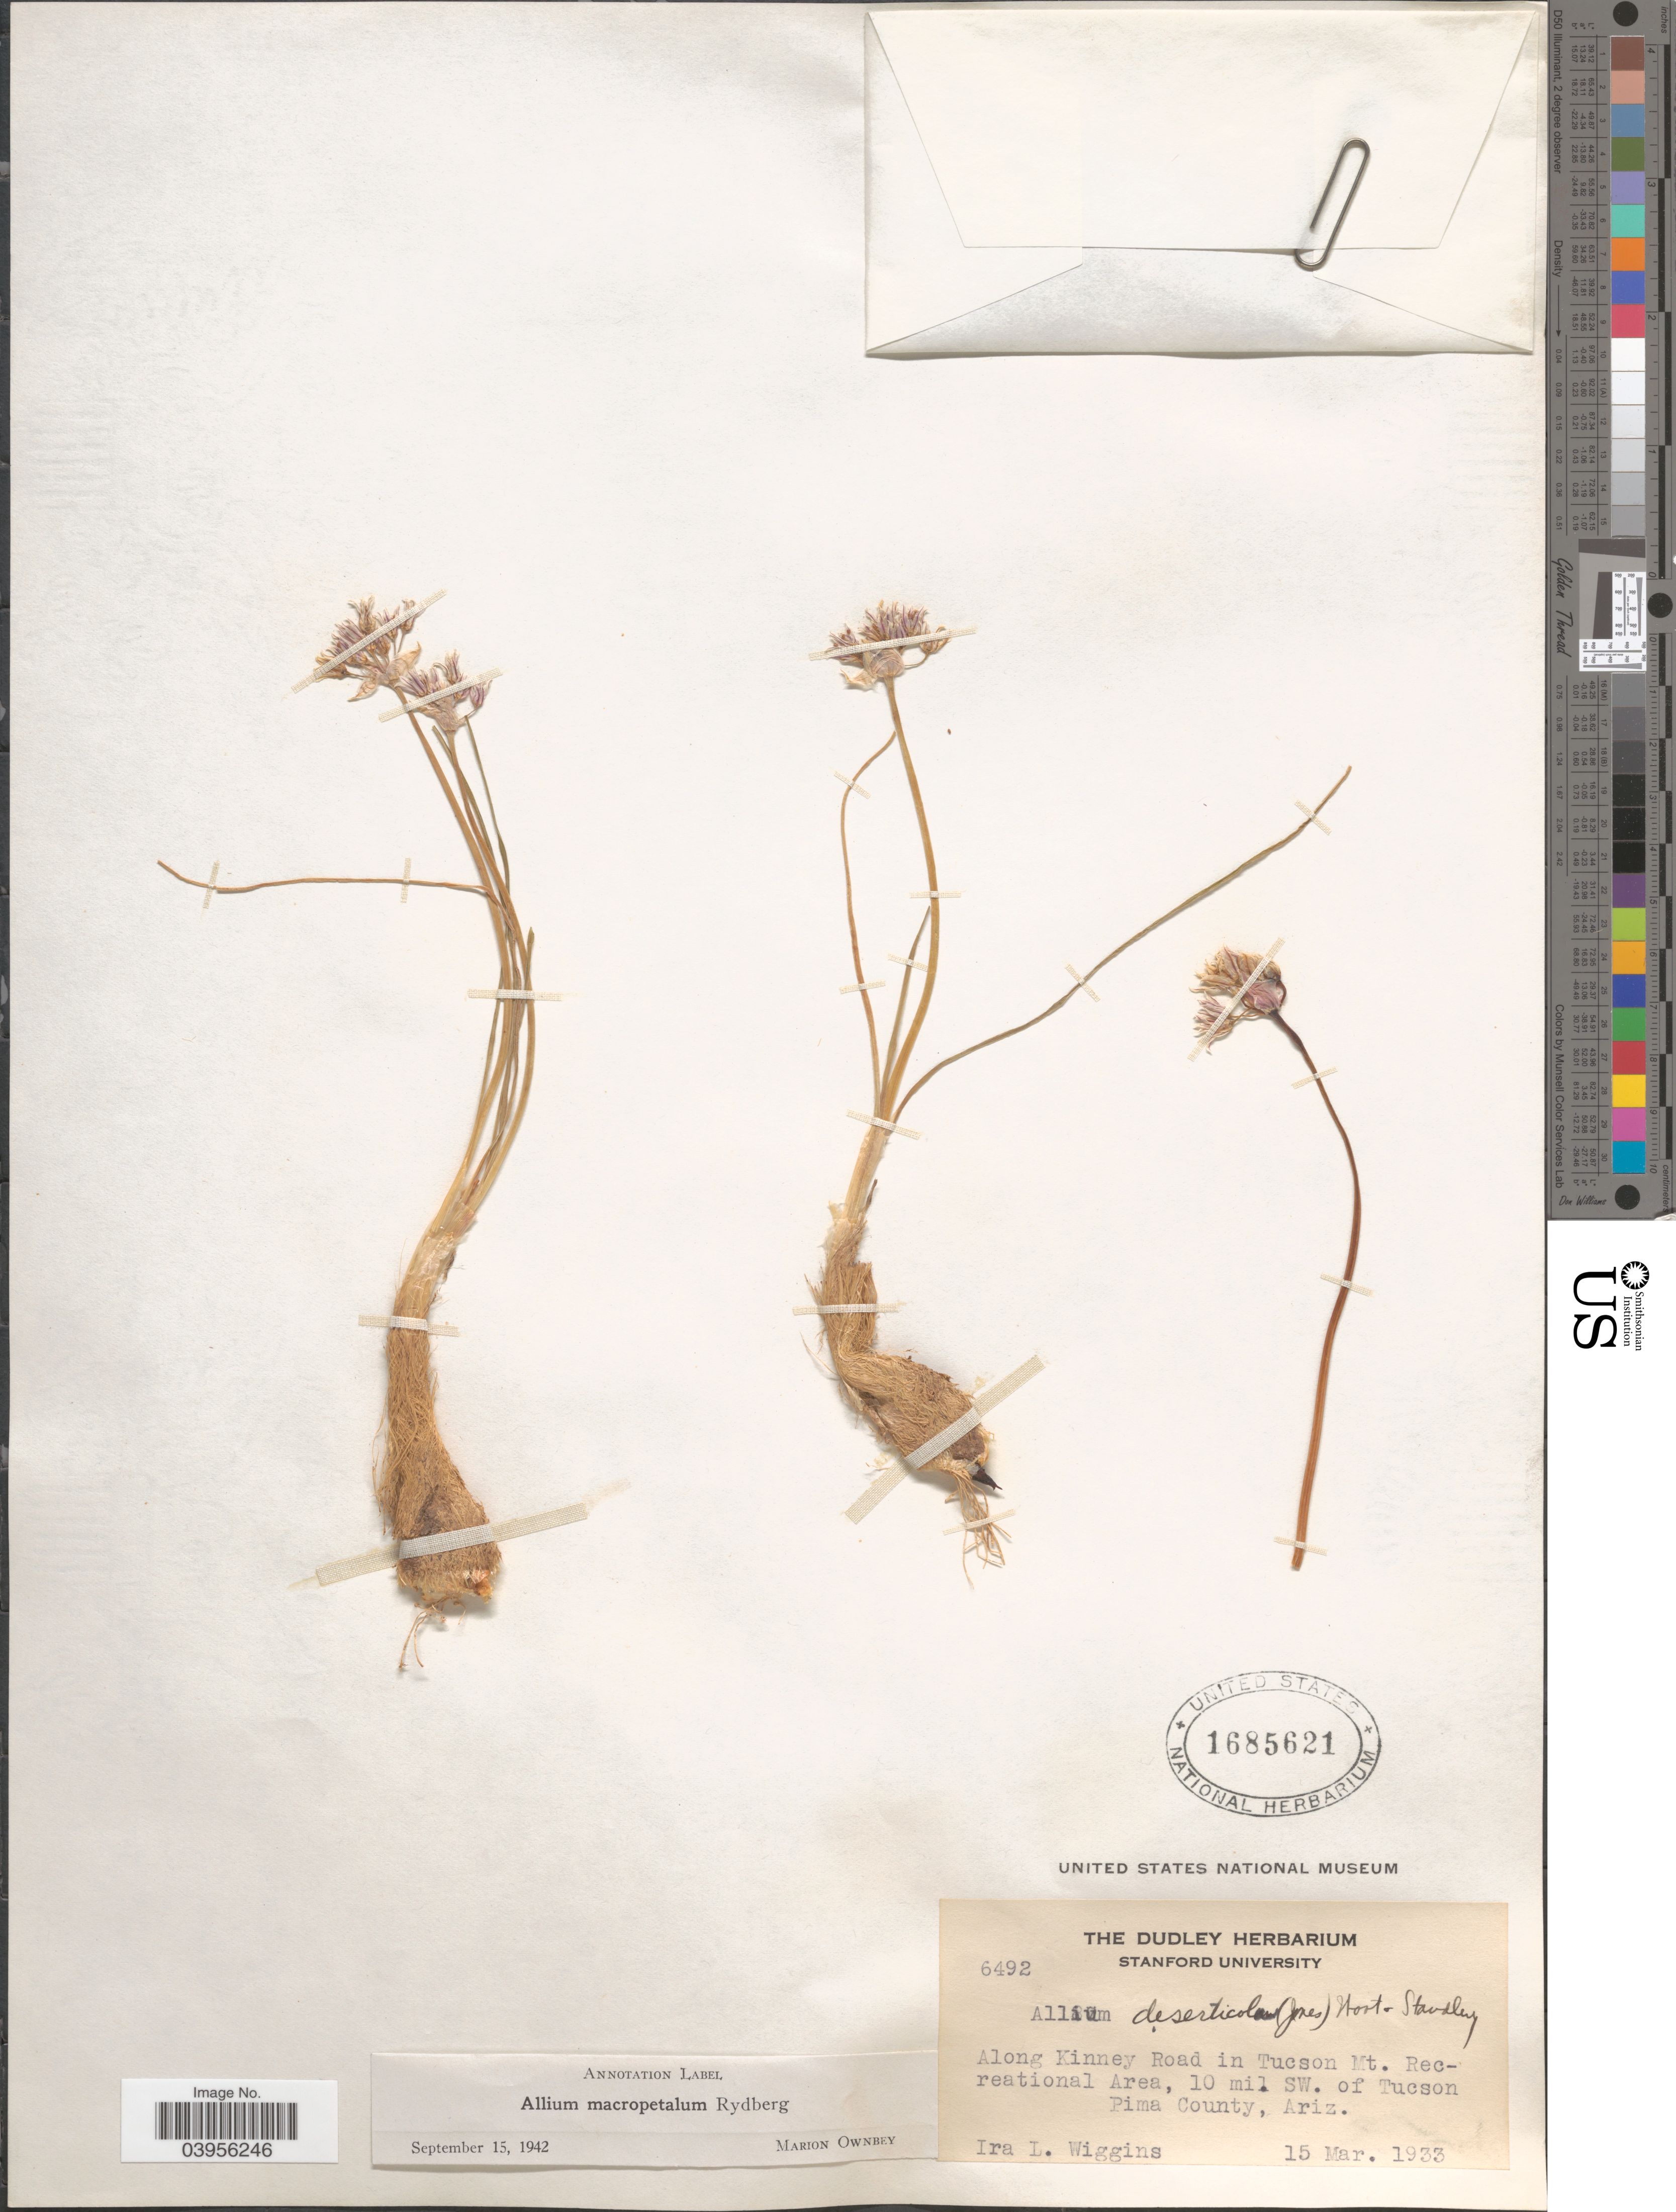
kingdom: Plantae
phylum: Tracheophyta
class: Liliopsida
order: Asparagales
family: Amaryllidaceae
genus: Allium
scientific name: Allium macropetalum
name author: Rydb.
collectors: I. L. Wiggins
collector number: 6492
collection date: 1933-03-15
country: United States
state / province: Arizona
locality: Along Kinney Road in Tucson Mt. Recreational Area, 10 mi. SW. of Tucson Pima County.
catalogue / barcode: US 1685621